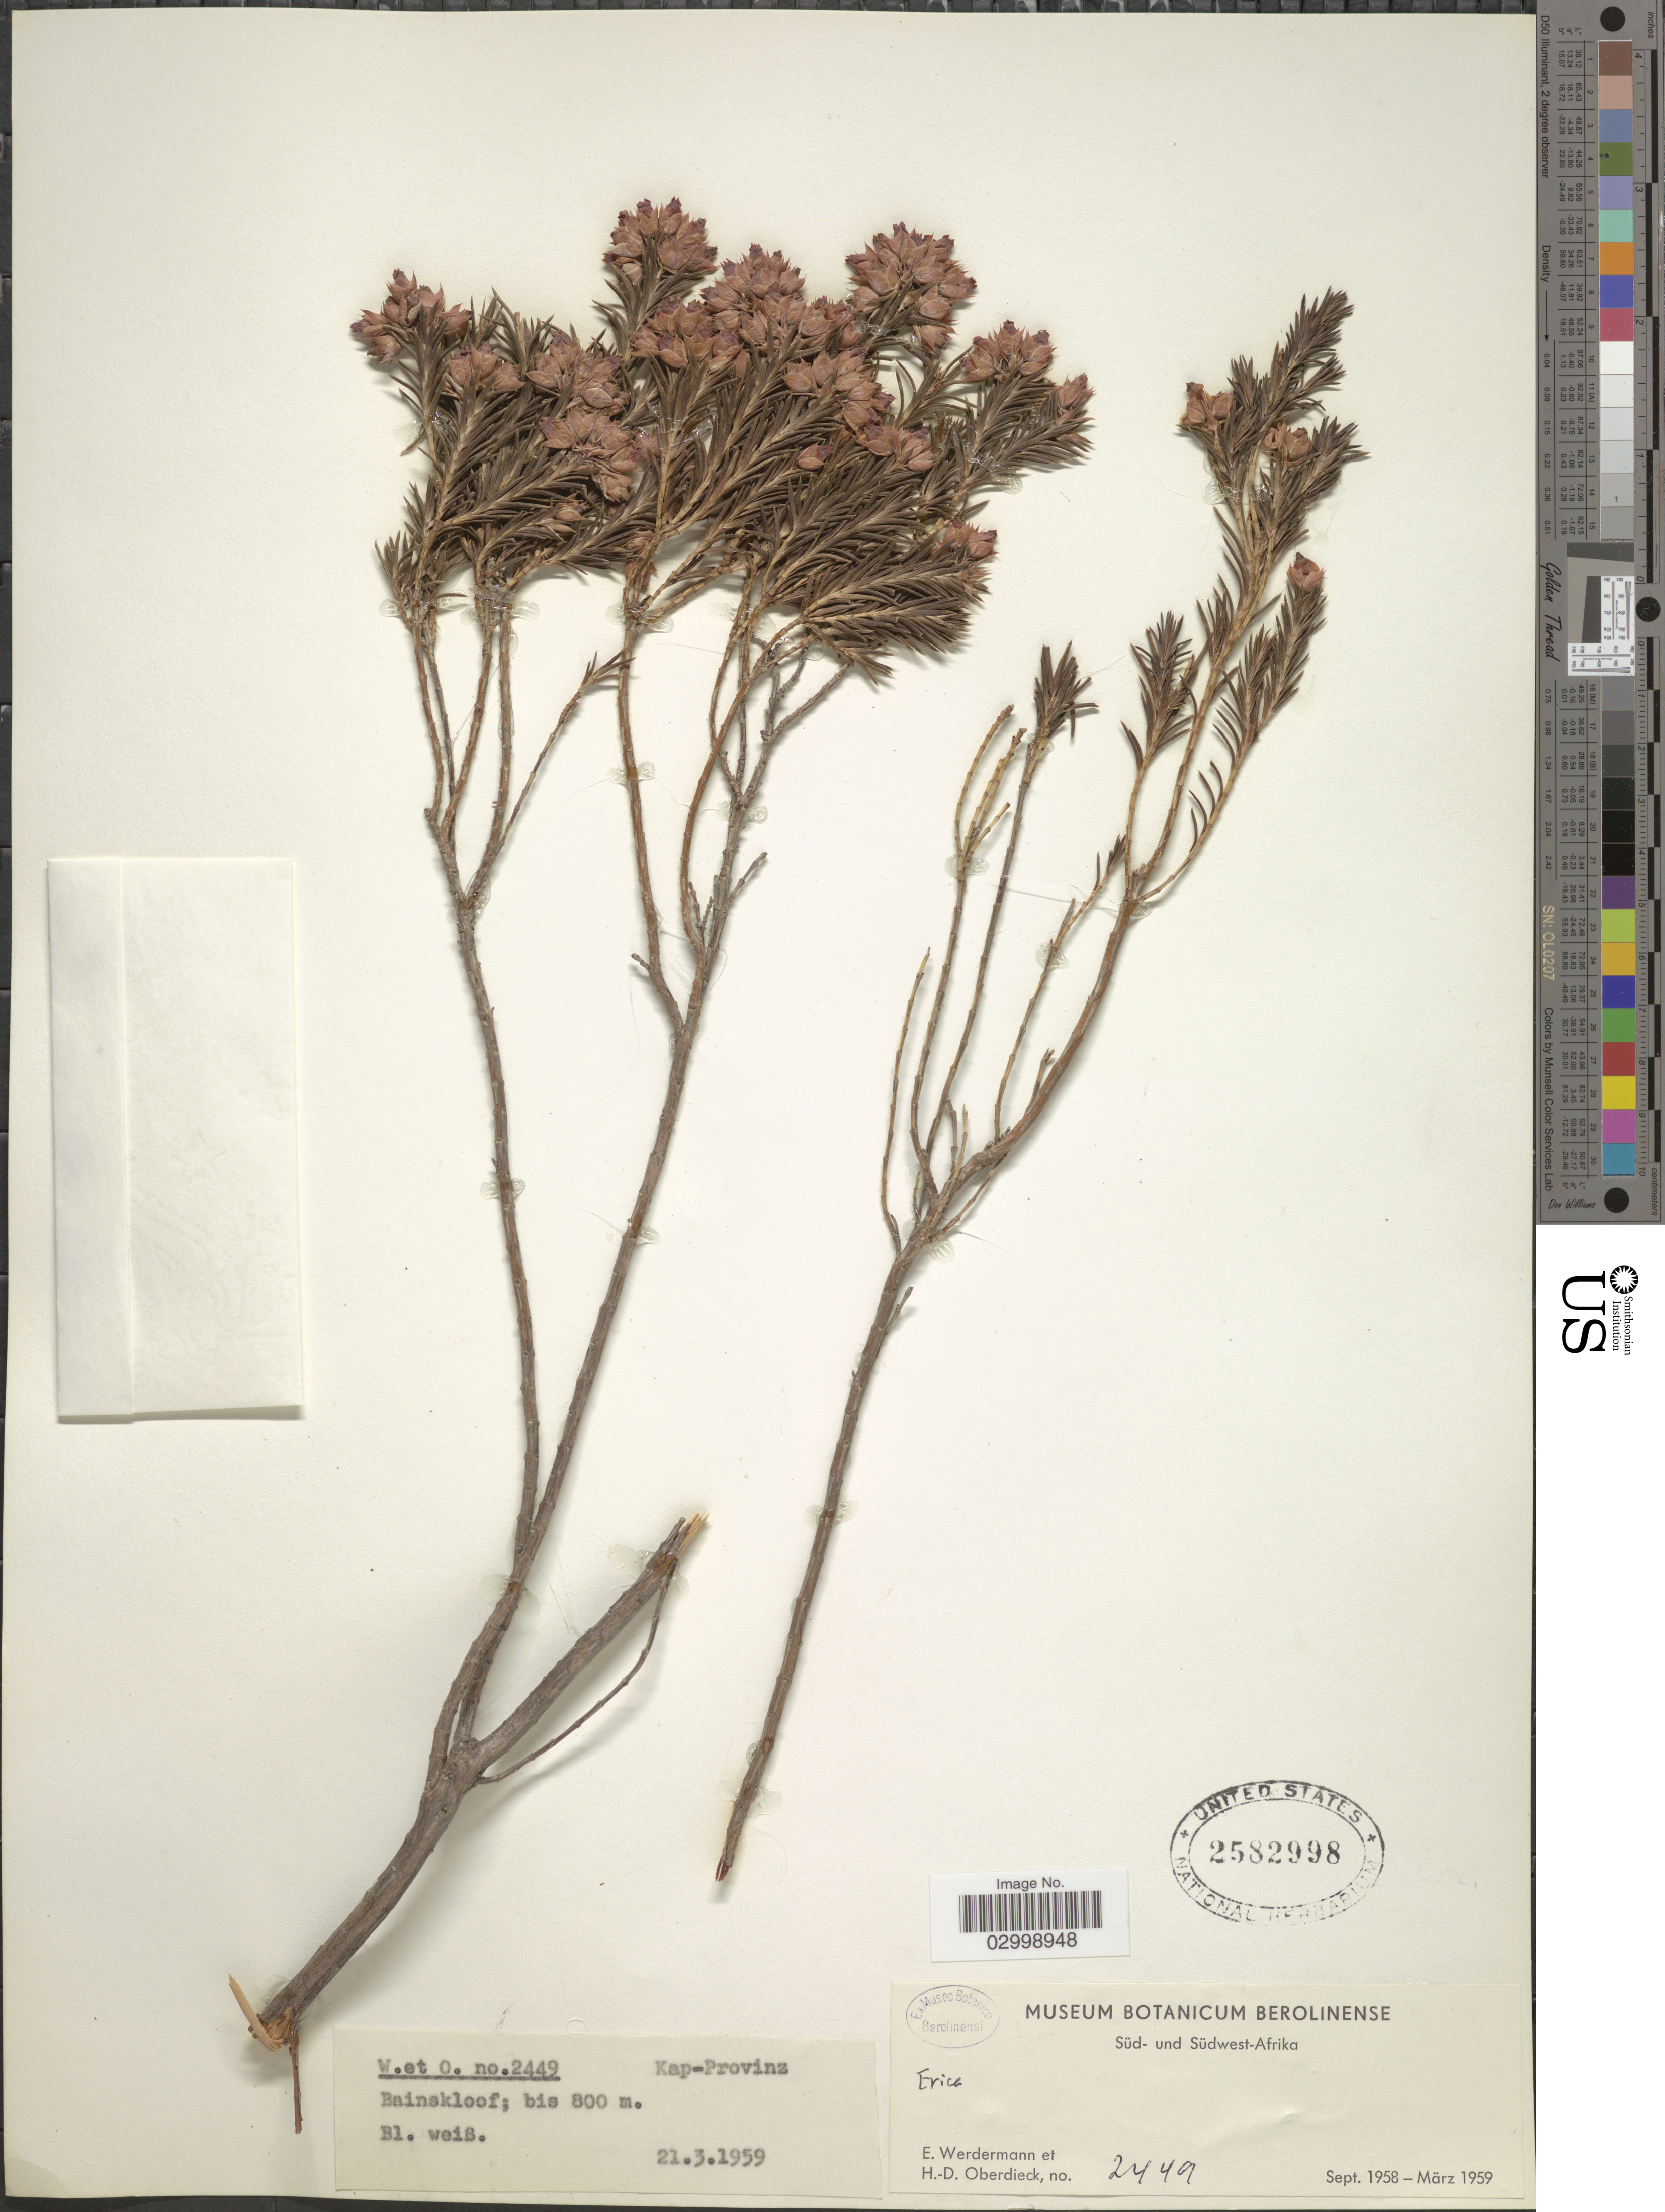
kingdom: Plantae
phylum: Tracheophyta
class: Magnoliopsida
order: Ericales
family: Ericaceae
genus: Erica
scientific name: Erica sp.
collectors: E. Werdermann & H. Oberdieck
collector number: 2449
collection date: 1959-03-21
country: South Africa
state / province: Western Cape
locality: Kap-Provinz, Bainskloof.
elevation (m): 800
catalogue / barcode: US 2582998